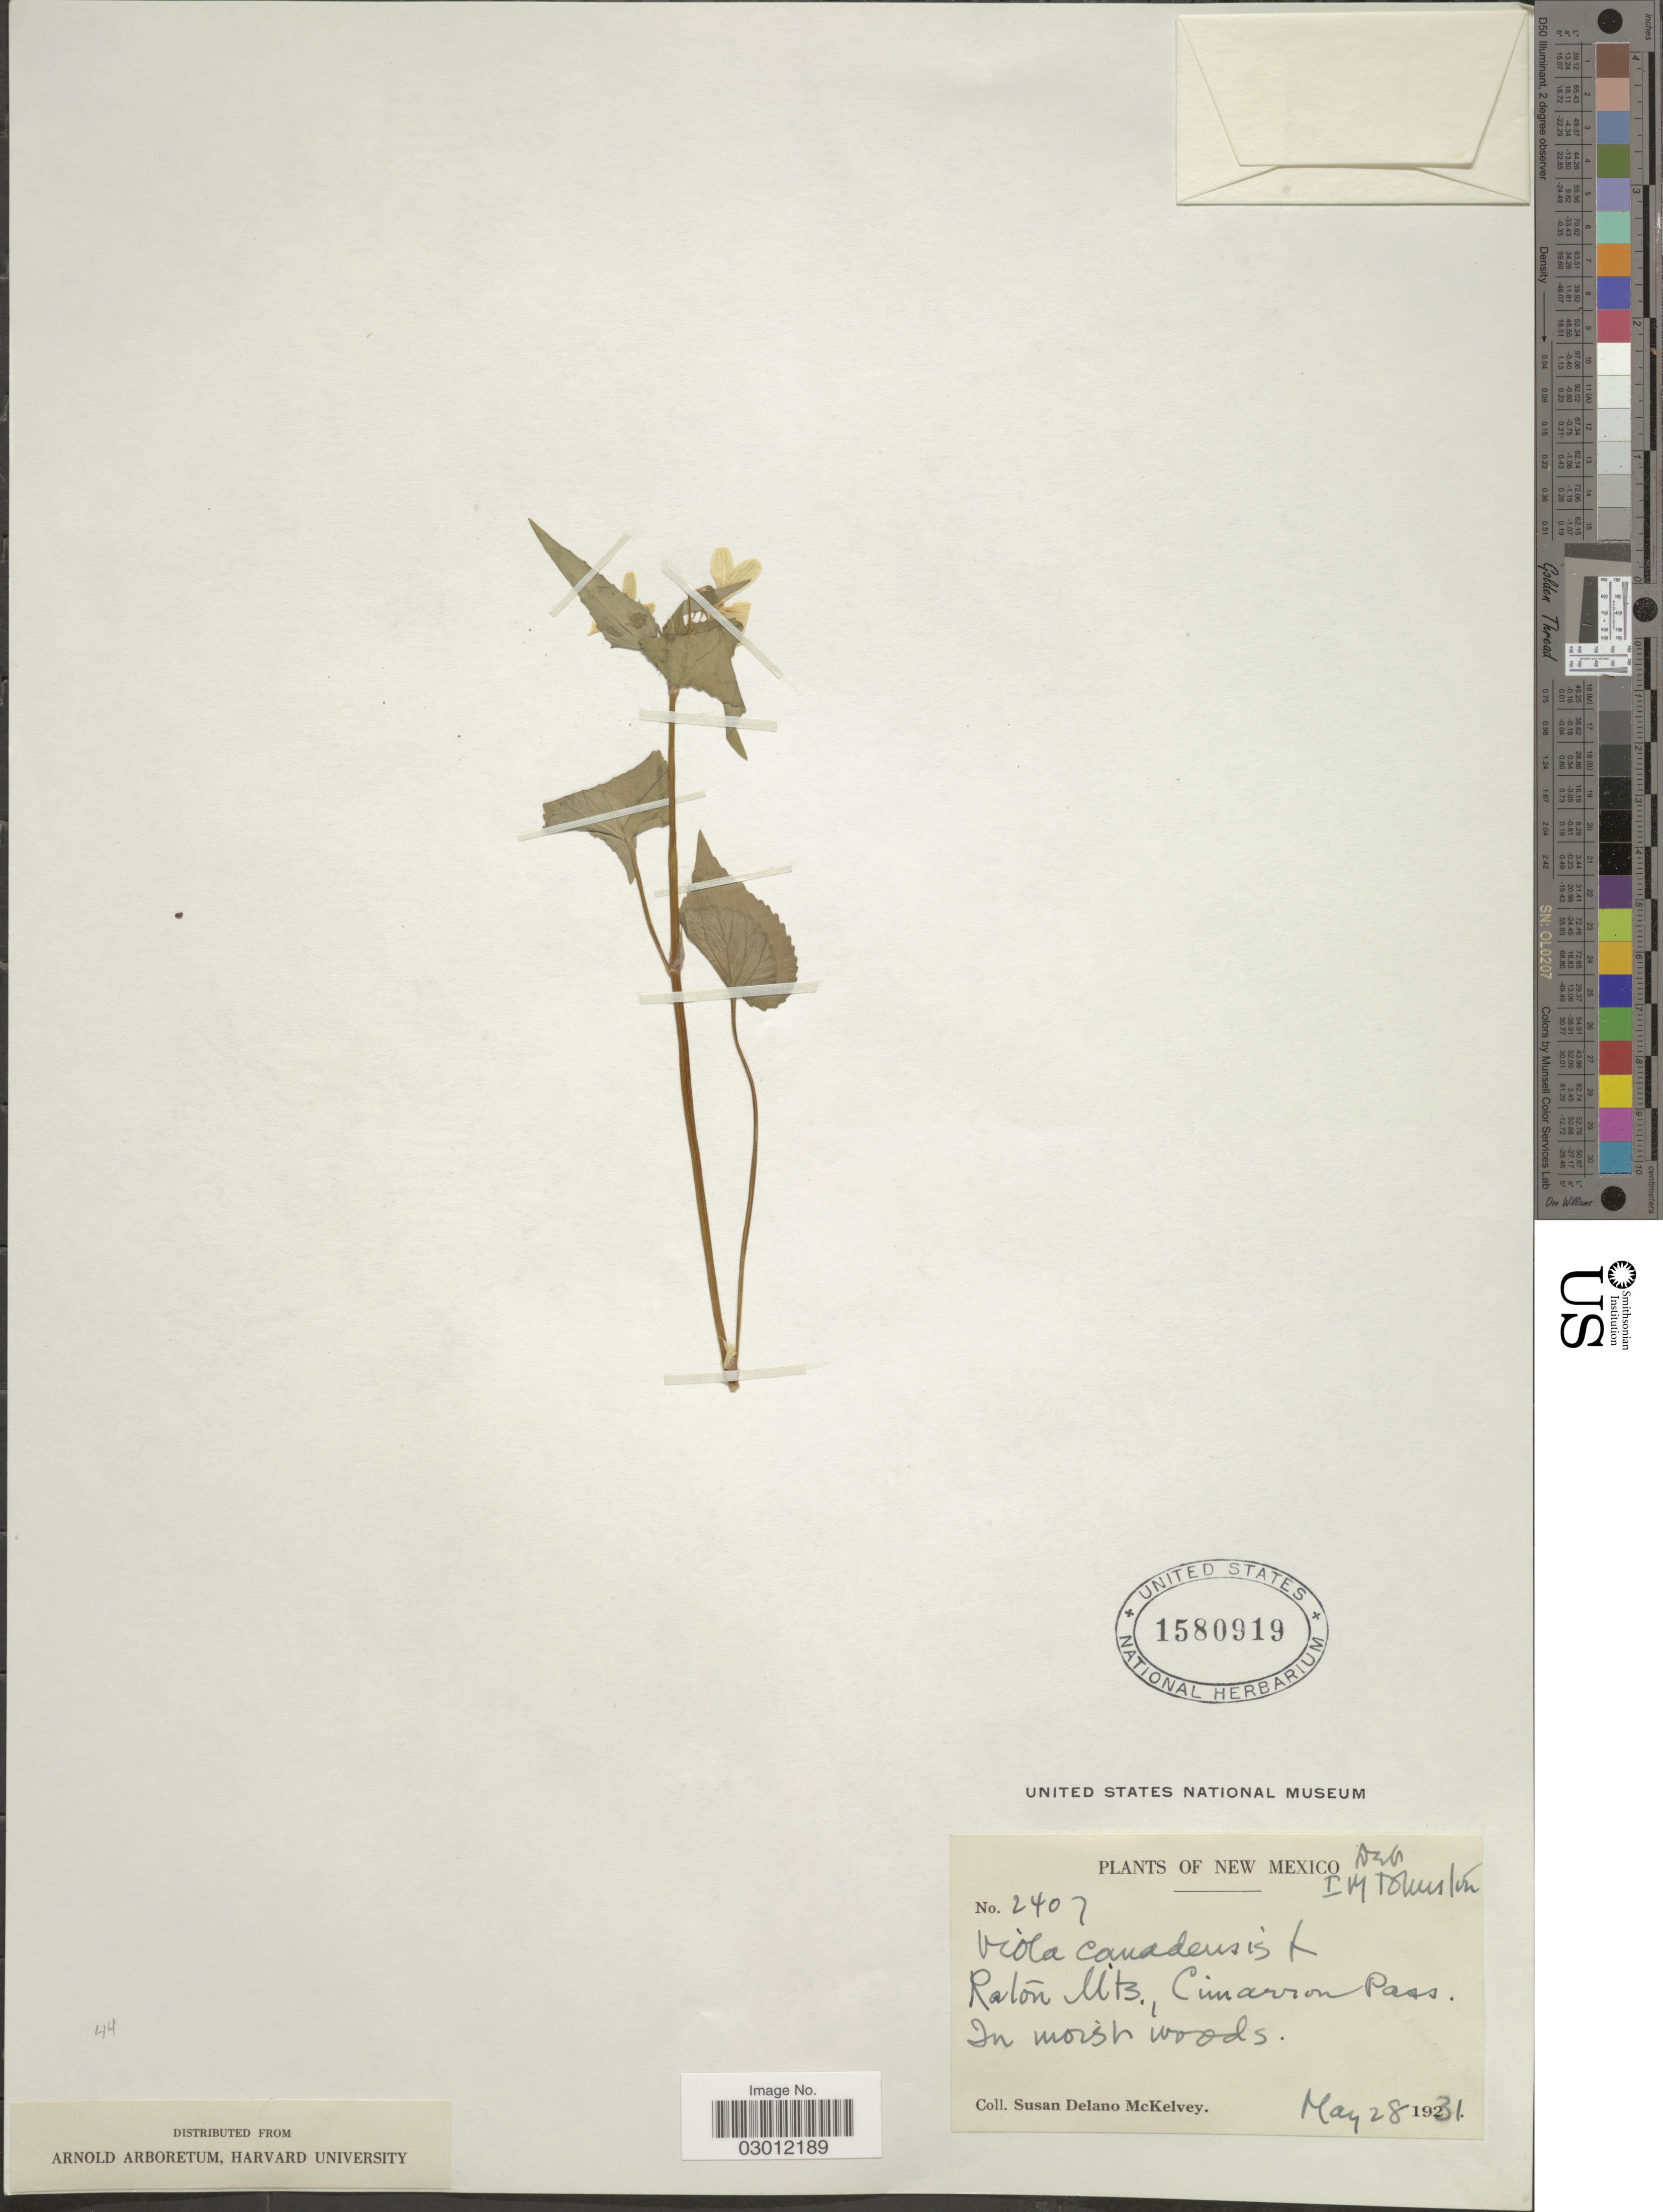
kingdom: Plantae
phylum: Tracheophyta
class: Magnoliopsida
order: Malpighiales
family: Violaceae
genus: Viola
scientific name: Viola canadensis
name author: L.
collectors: S. A. McKelvey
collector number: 2407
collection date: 1931-05-28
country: United States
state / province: New Mexico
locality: Raton Mts., Cimarron Pass.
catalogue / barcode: US 1580919